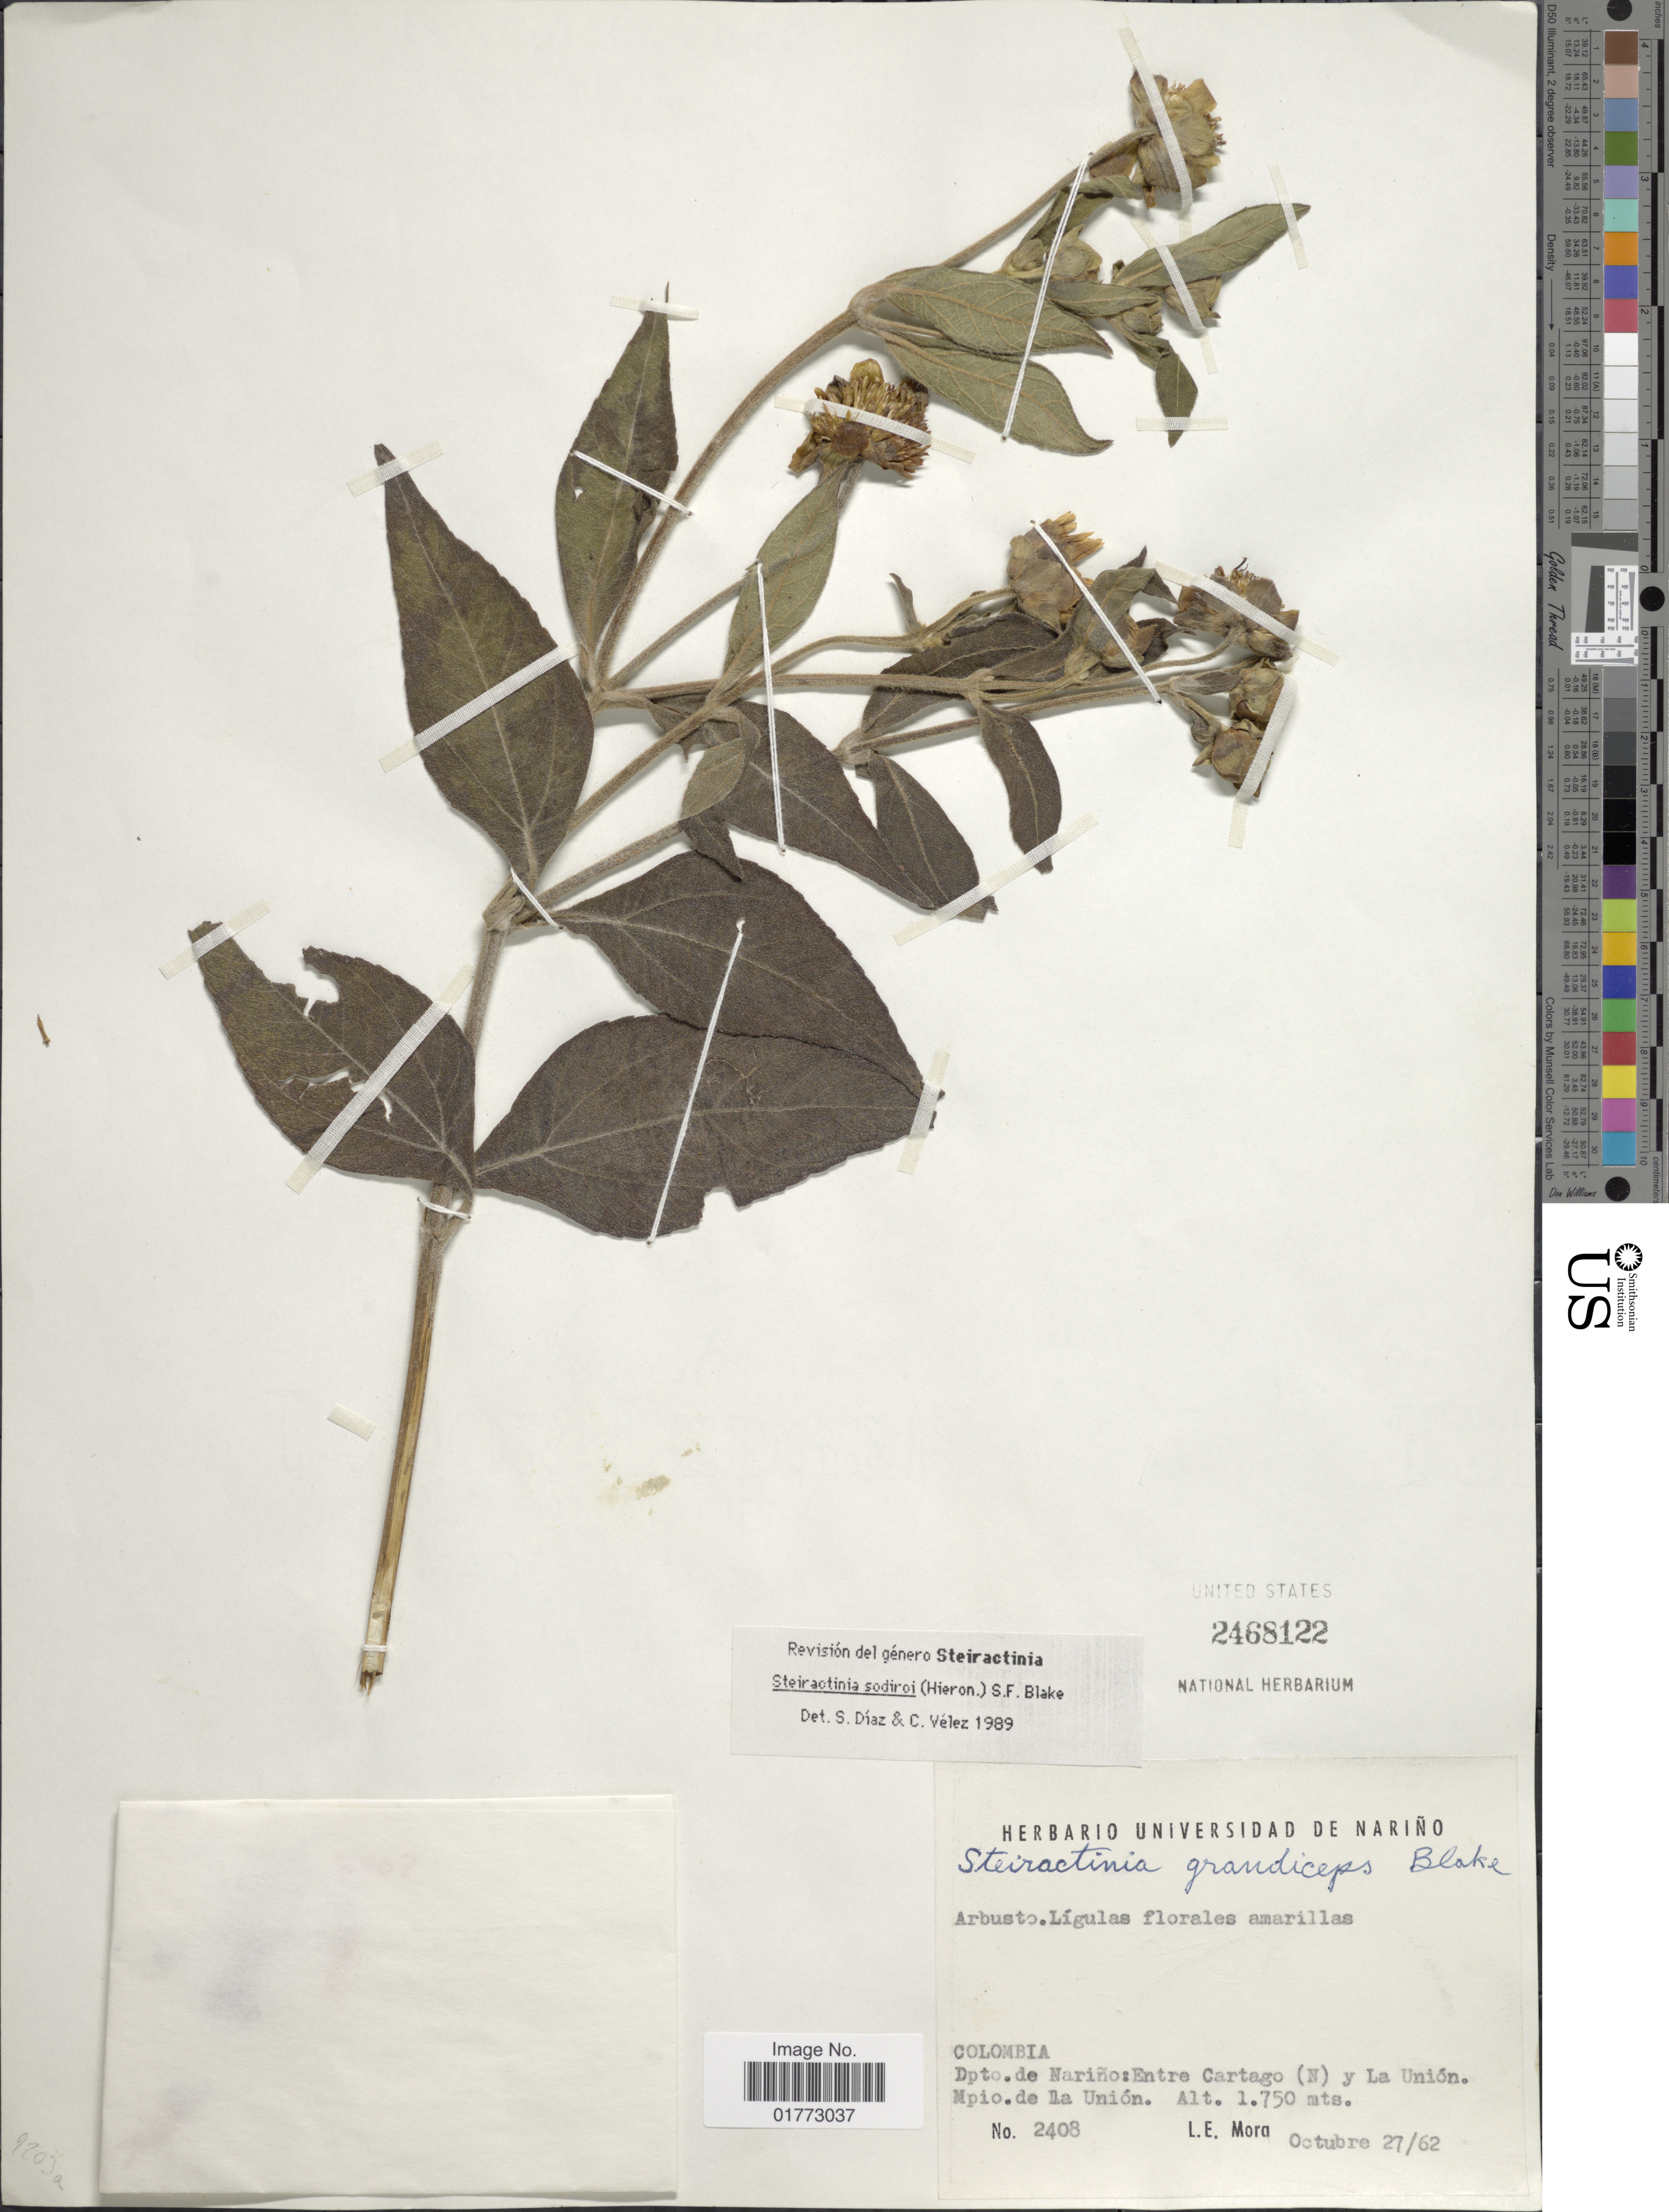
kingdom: Plantae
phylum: Tracheophyta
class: Magnoliopsida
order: Asterales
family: Asteraceae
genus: Steiractinia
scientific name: Steiractinia sodiroi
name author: (Hieron. ex Sodiro) S.F. Blake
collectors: L. Mora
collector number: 2408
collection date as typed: Transcribed d/m/y: 27/10/62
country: Colombia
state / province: Nariño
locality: Entre Cartago (N) y la Union. Pmio. de la Union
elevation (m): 1750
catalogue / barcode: US 2468122